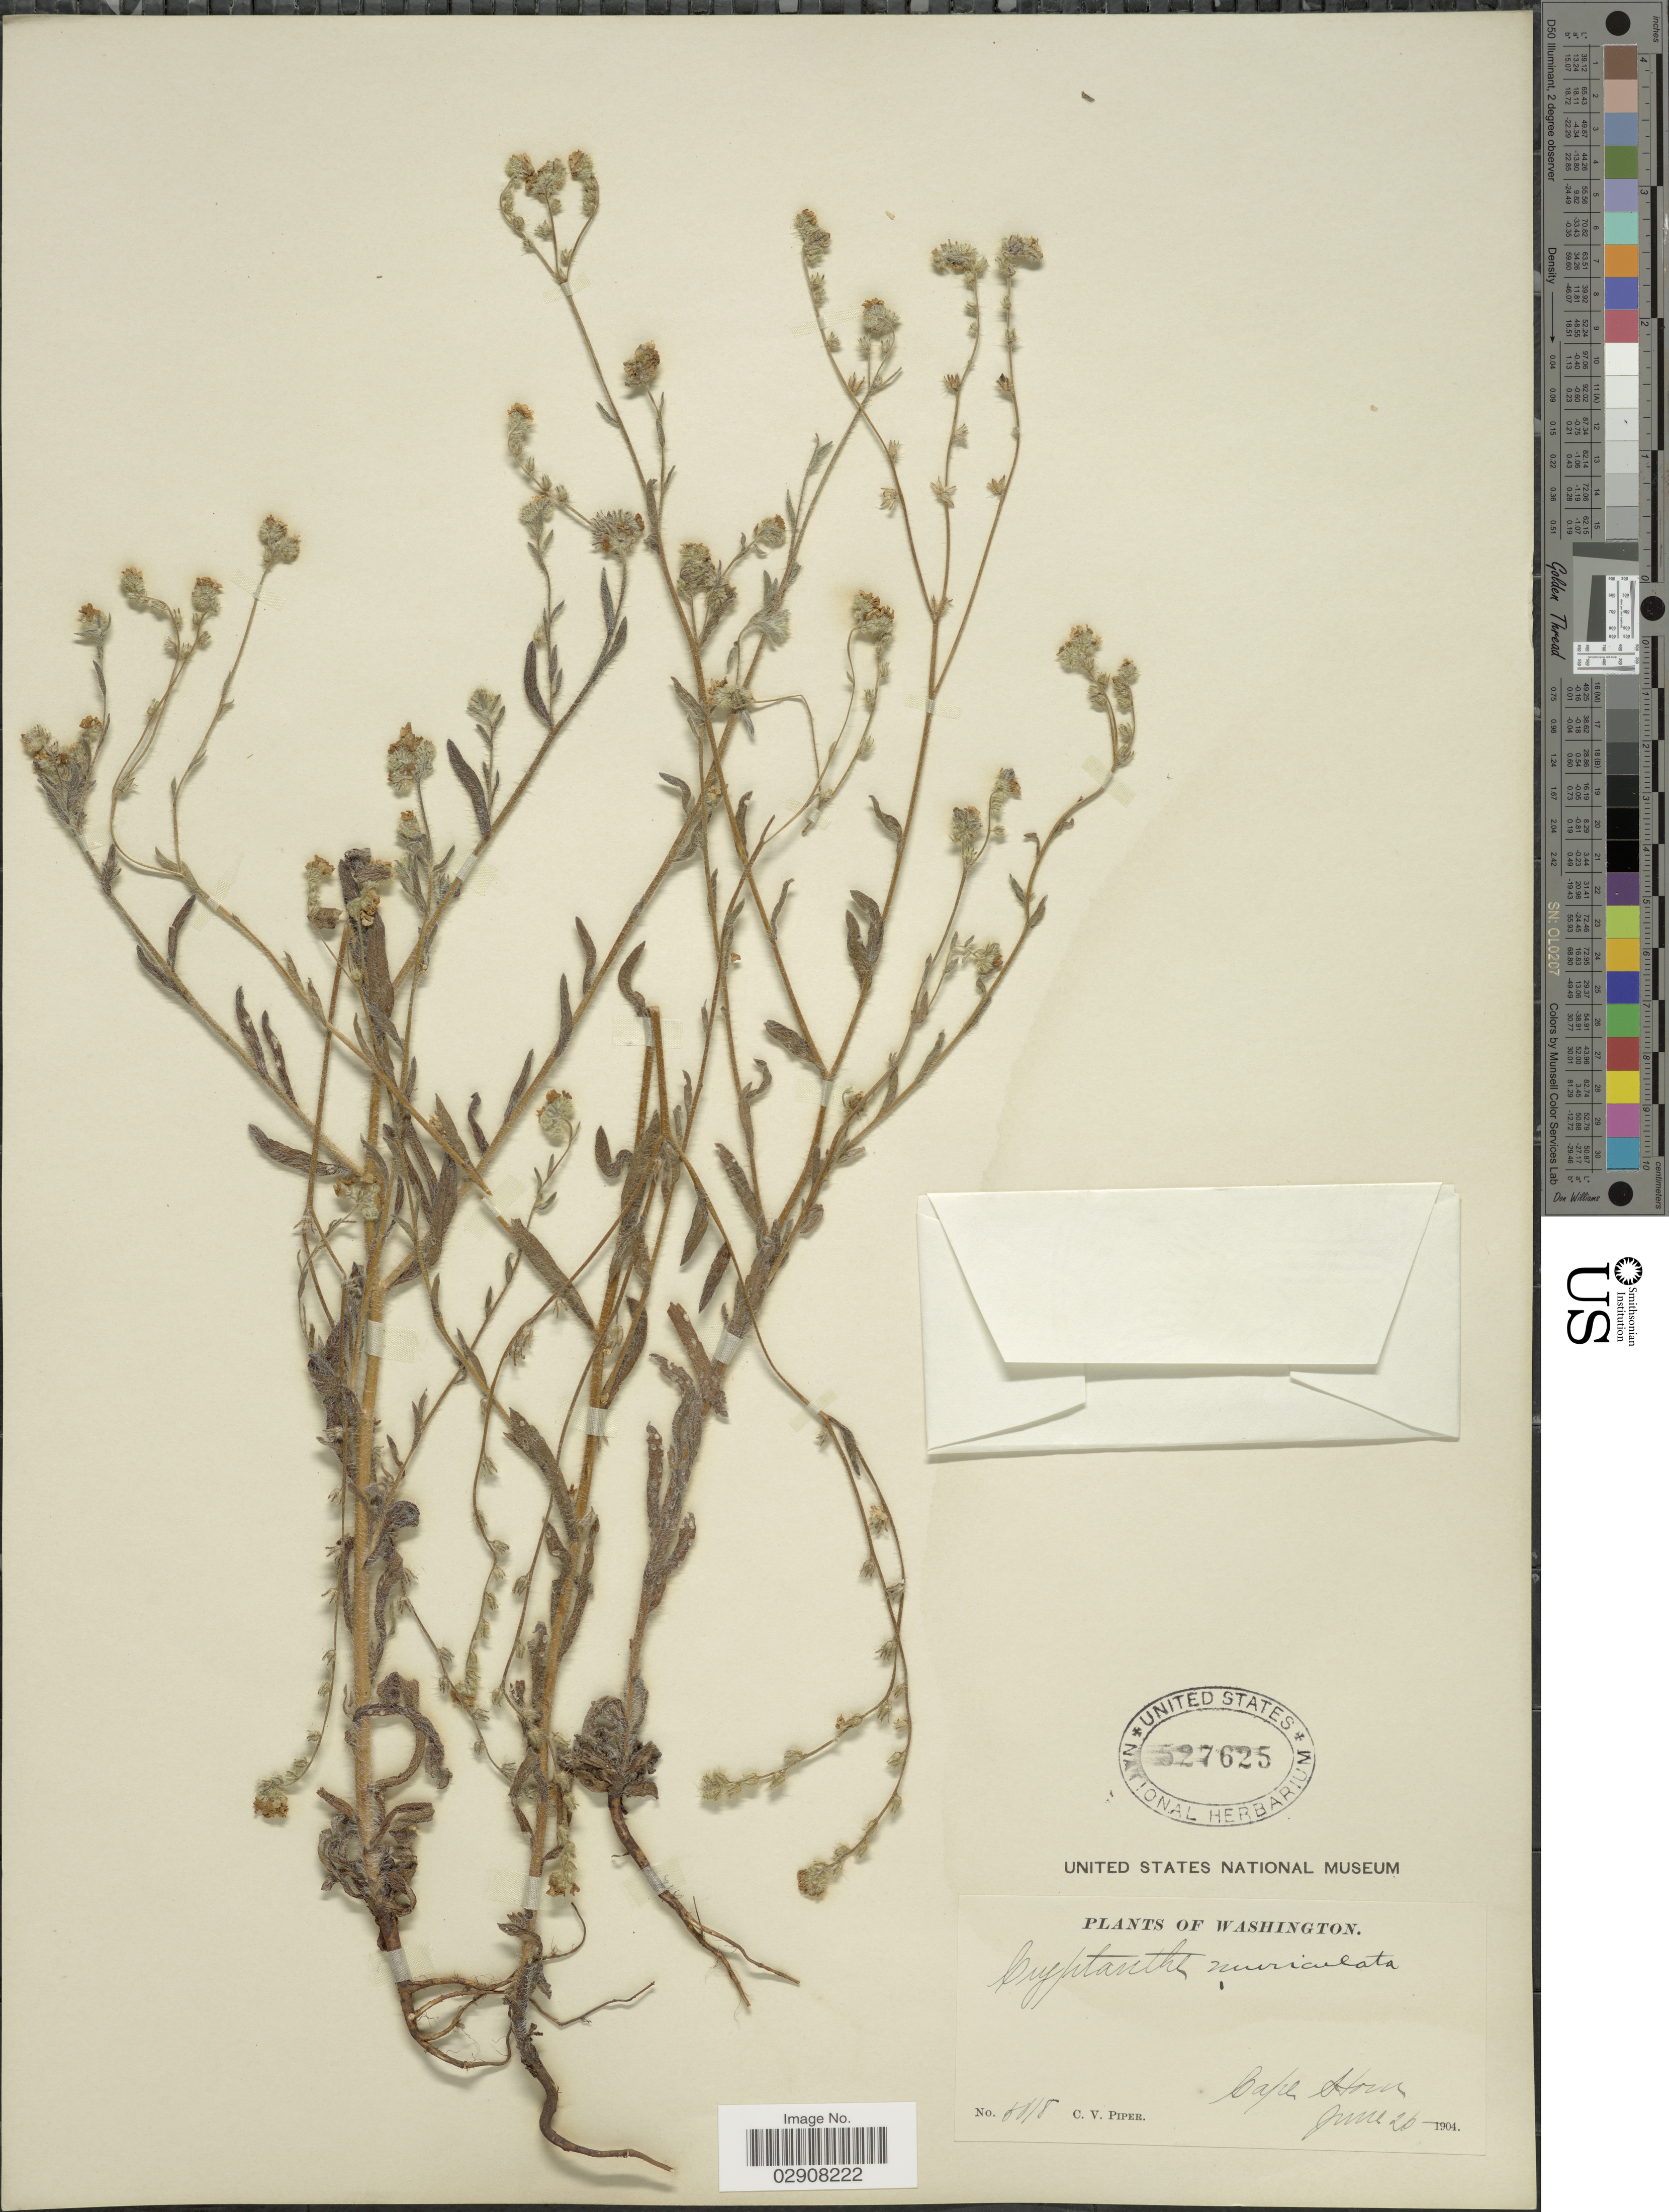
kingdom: Plantae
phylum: Tracheophyta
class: Magnoliopsida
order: Boraginales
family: Boraginaceae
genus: Cryptantha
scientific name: Cryptantha muricata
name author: (Hook. & Arn.) A. Nelson & J.F. Macbr.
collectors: C. V. Piper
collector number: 6818*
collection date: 1904-06-26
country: United States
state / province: Washington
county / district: Skamania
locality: Cape Horn.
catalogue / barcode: US 527625